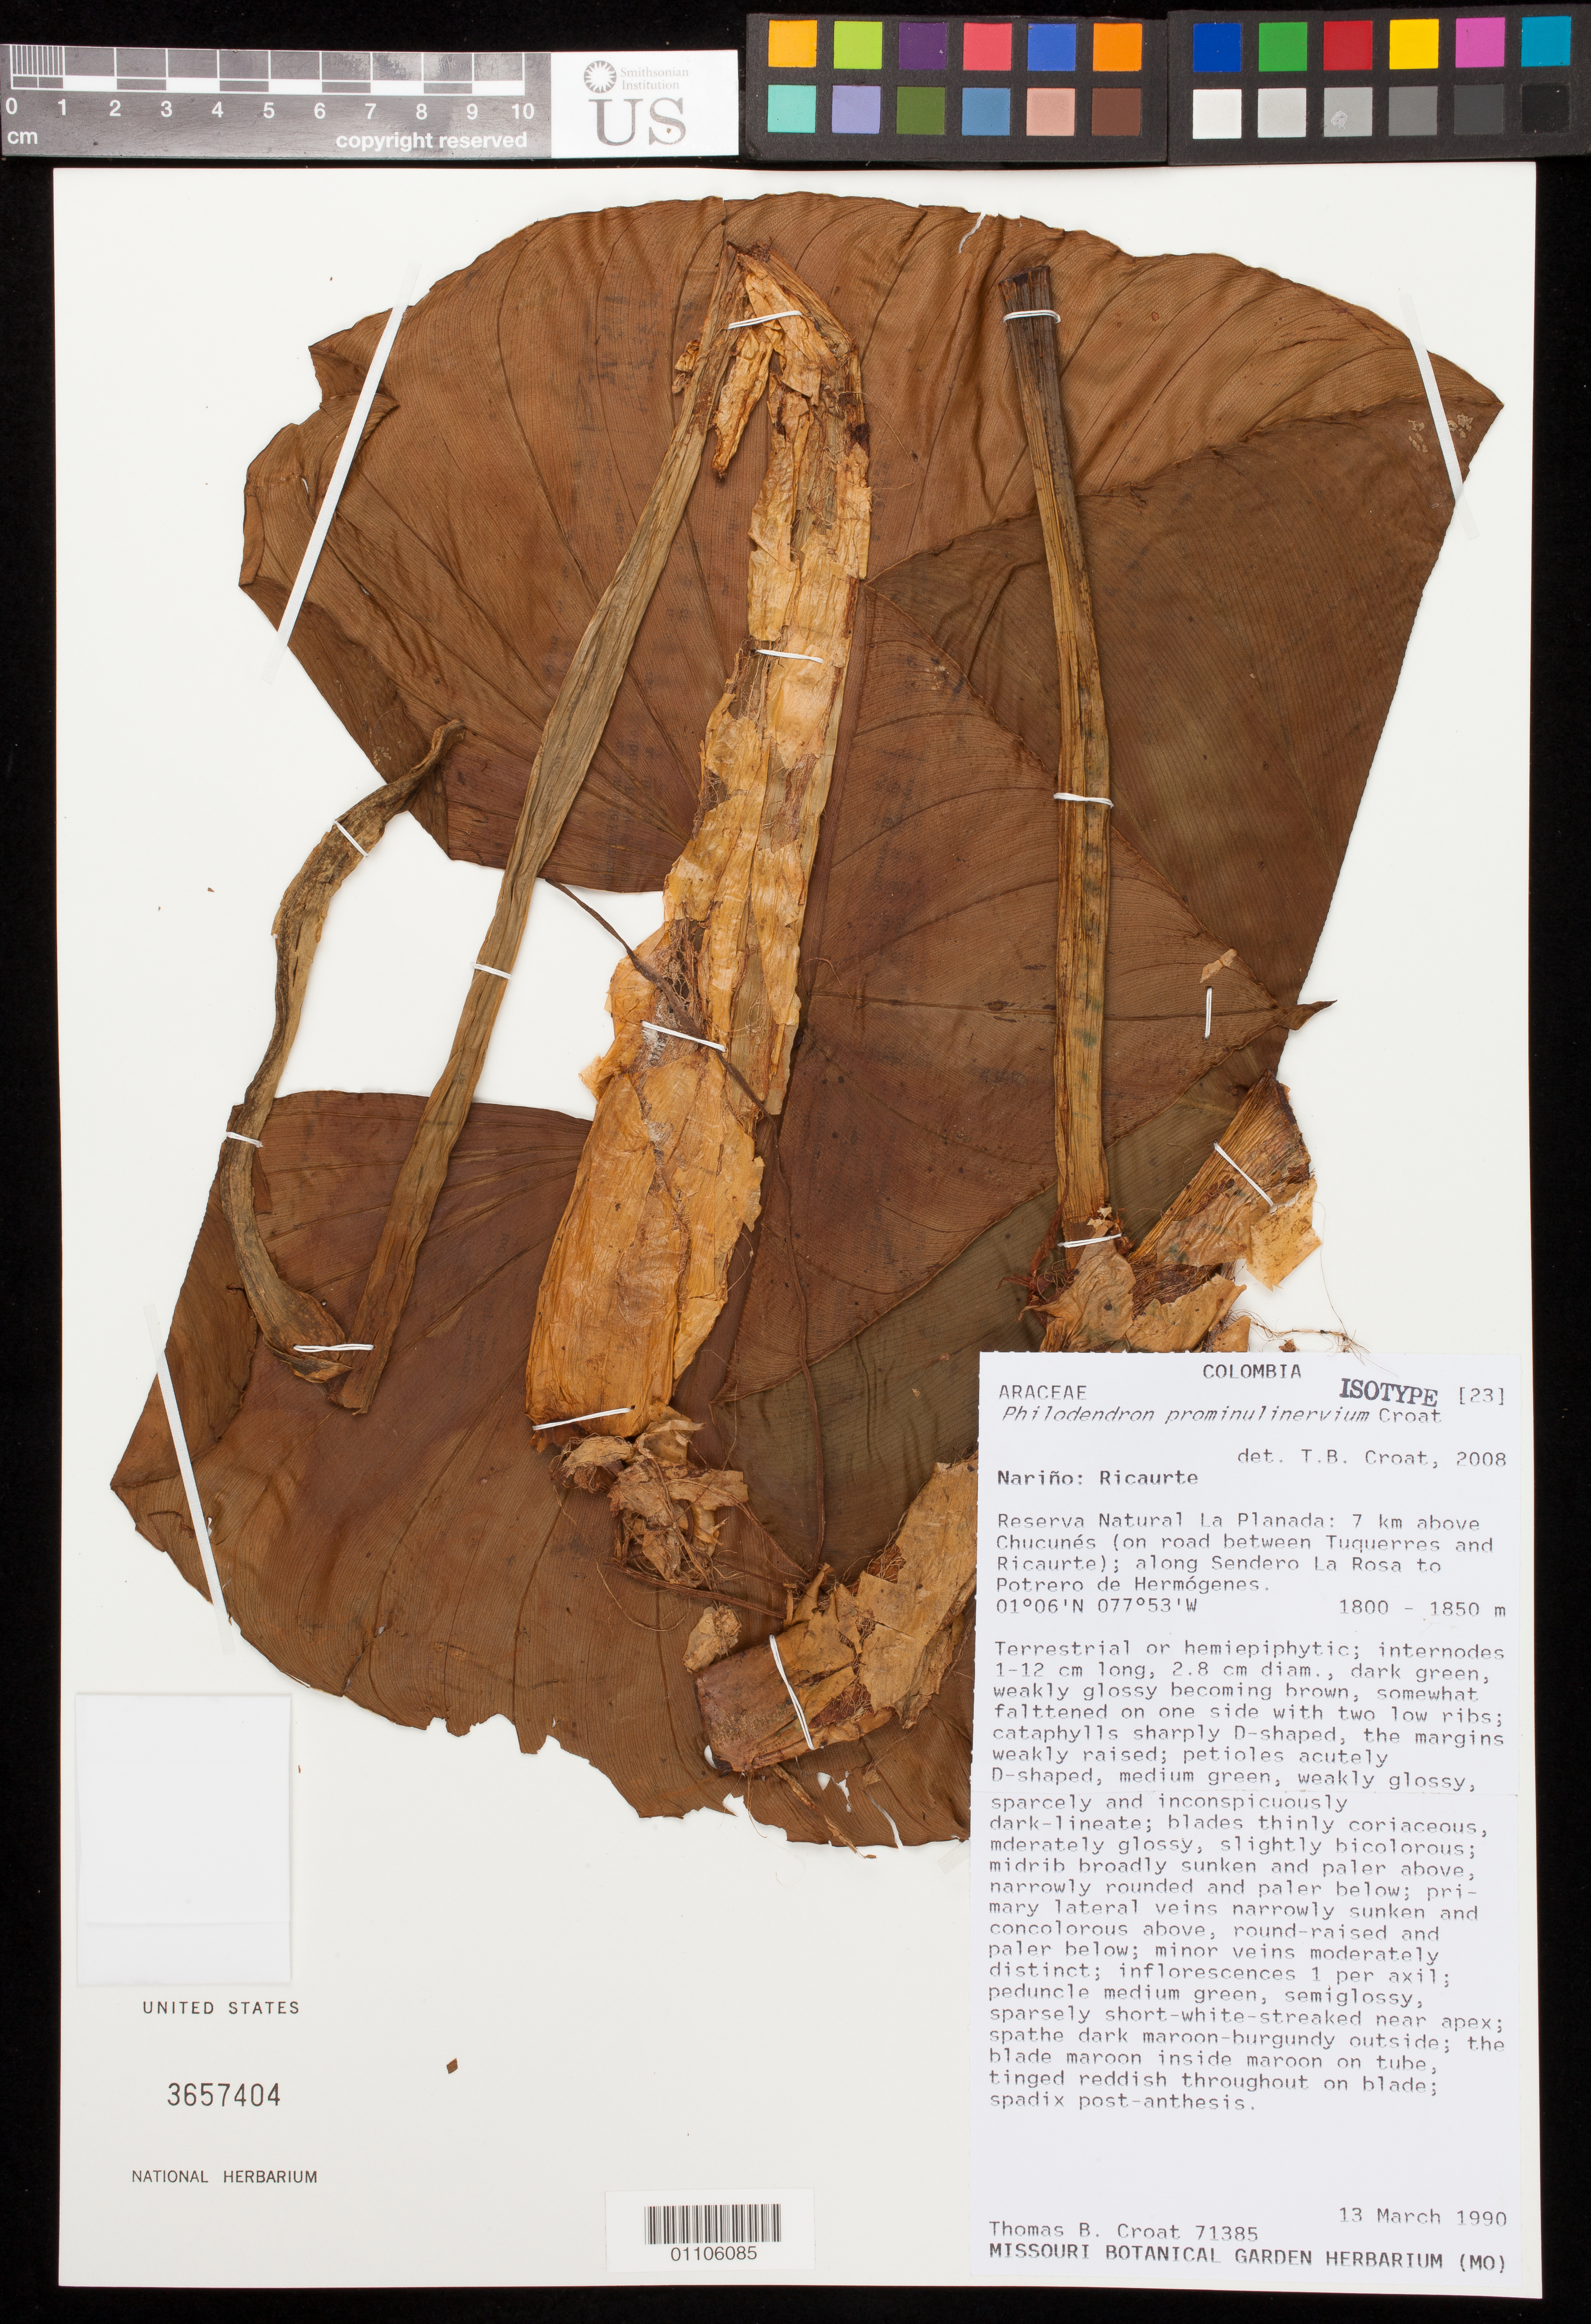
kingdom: Plantae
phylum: Tracheophyta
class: Liliopsida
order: Alismatales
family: Araceae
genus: Philodendron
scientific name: Philodendron prominulinervium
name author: Croat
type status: Isotype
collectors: T. B. Croat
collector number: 71385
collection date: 1990-03-13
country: Colombia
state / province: Nariño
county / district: Ricaurte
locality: Nariño: Ricaurte. Reserva Natural La Planada: 7 km above Chucunés (on road between Tuquerres and Ricaurte); along Sendero La Rosa to Potrero de Hermógenes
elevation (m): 1800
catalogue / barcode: US 3657404